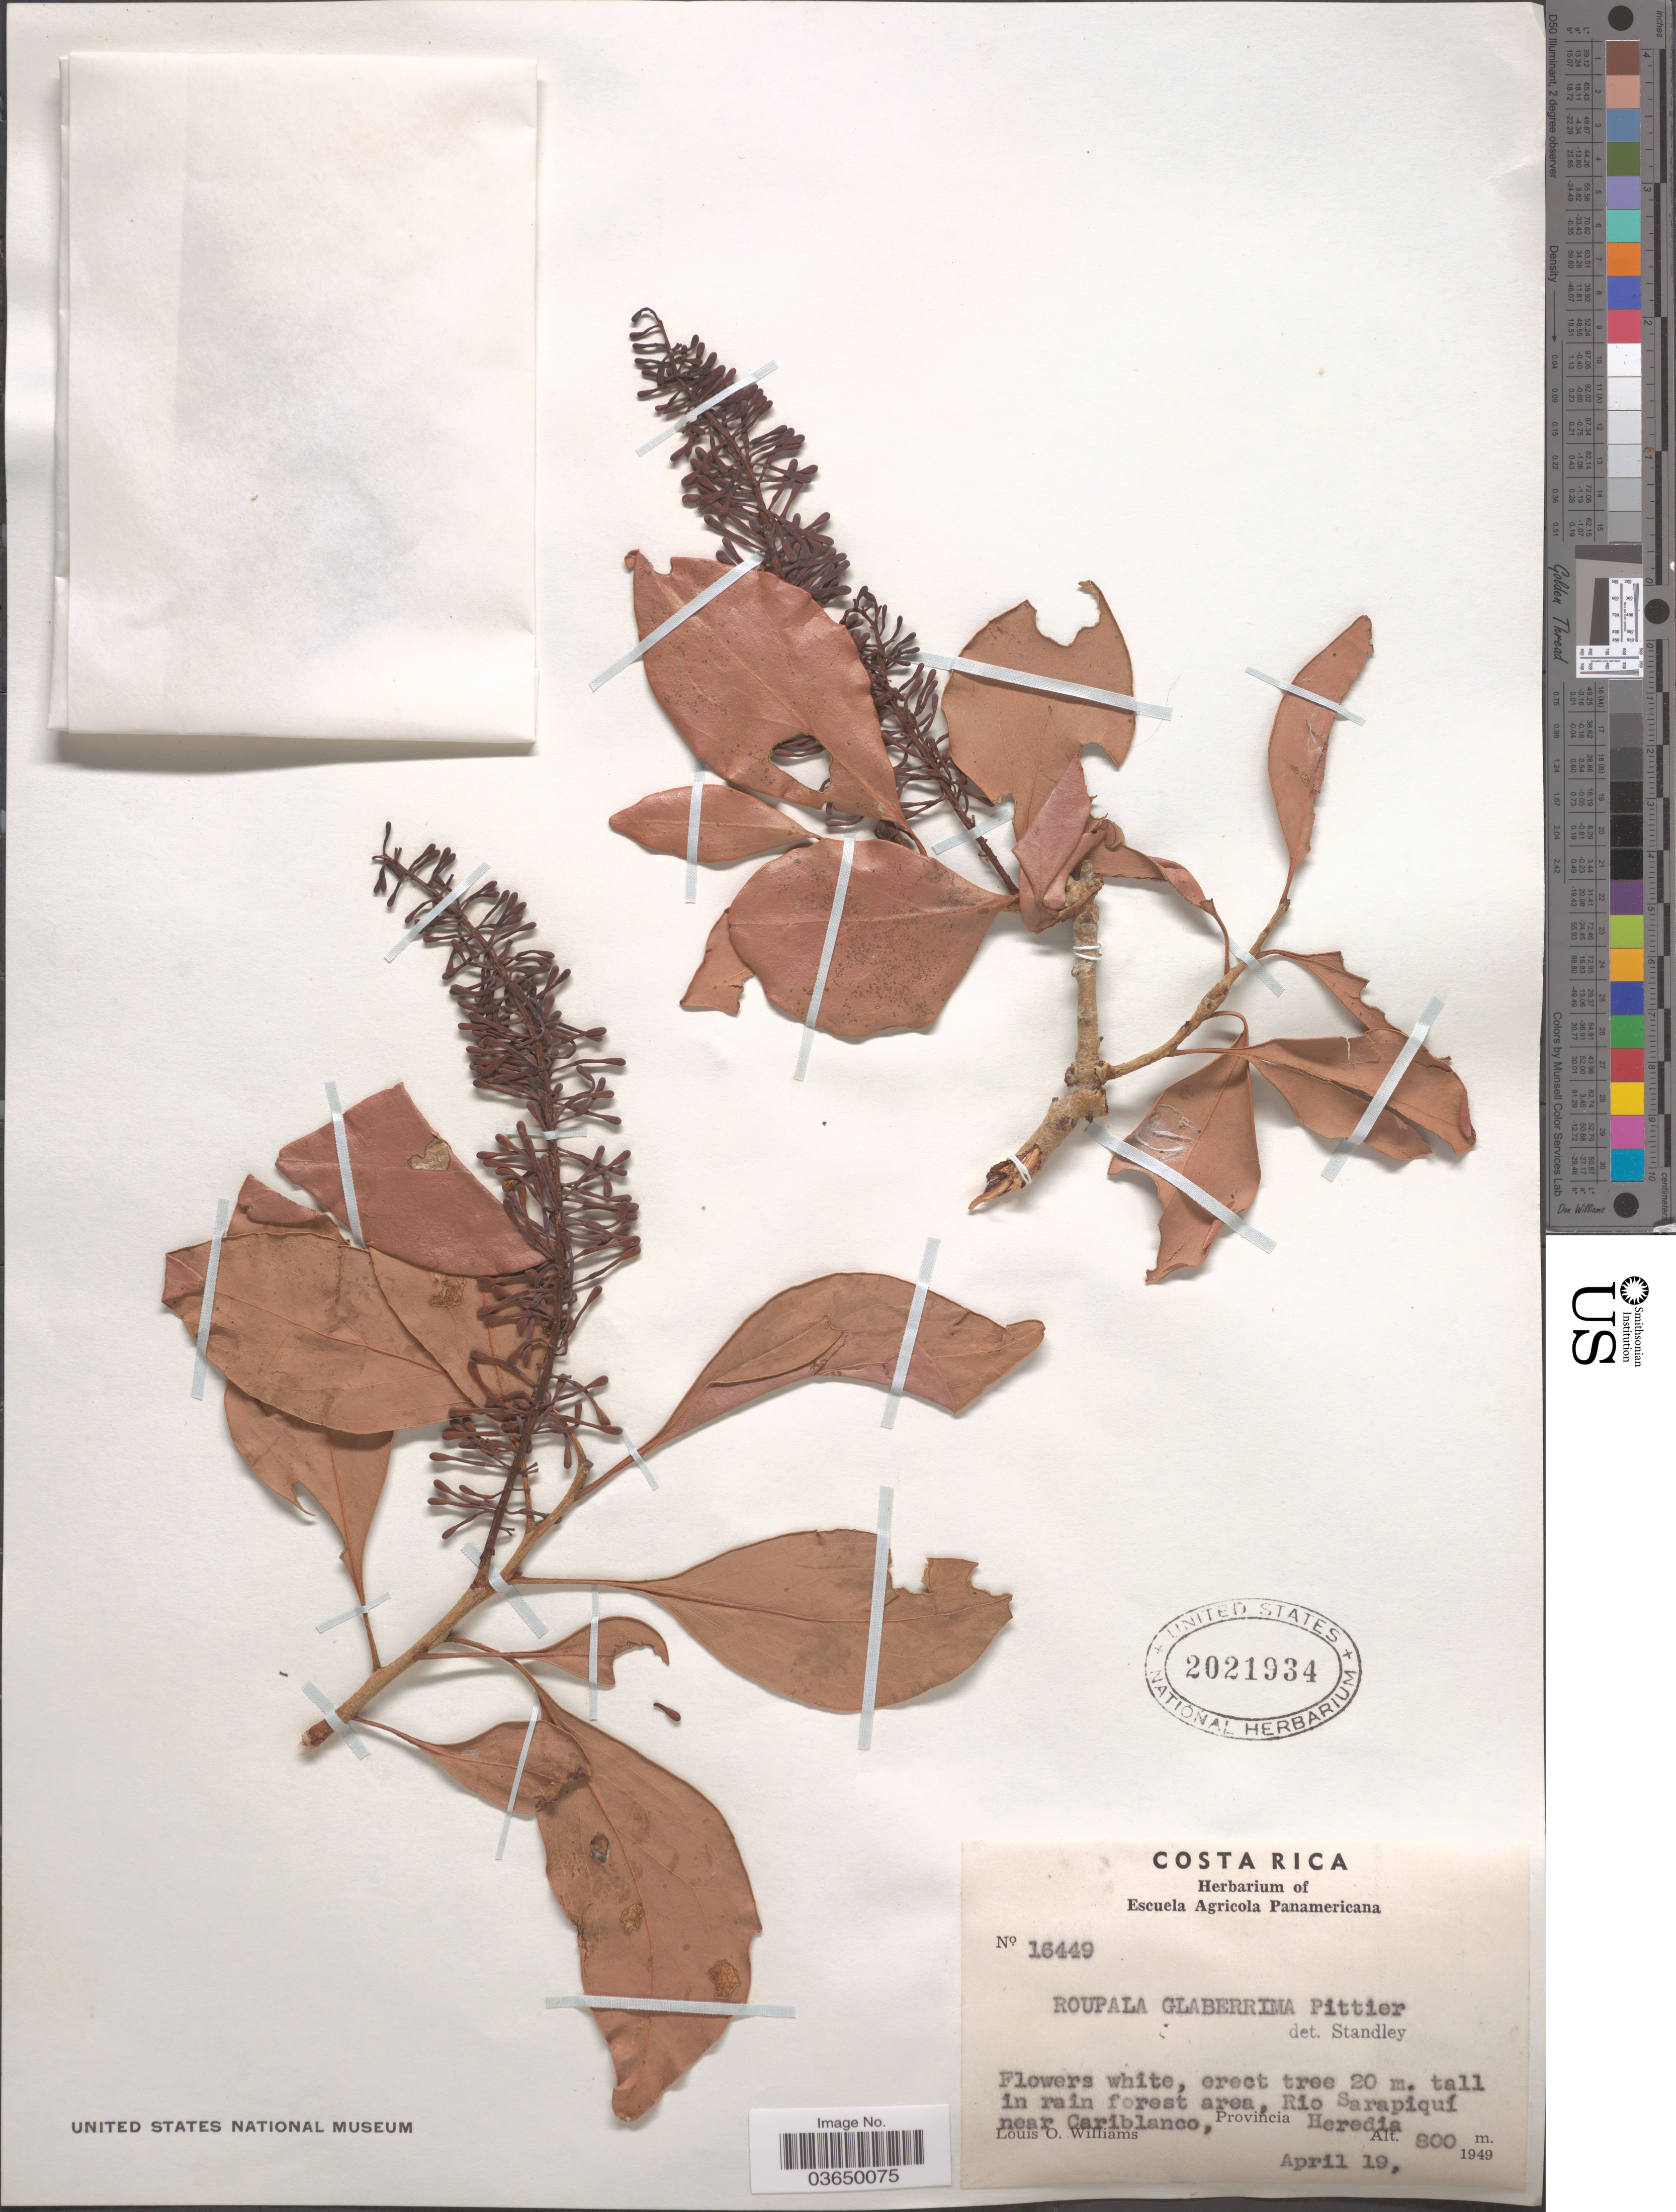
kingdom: Plantae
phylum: Tracheophyta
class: Magnoliopsida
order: Proteales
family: Proteaceae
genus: Roupala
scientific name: Roupala glaberrima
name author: Pittier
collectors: L. O. Williams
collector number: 16449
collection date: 1949-04-19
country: Costa Rica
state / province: Heredia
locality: Rio Sarapiquí near Cariblanco.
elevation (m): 800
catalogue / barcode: US 2021934